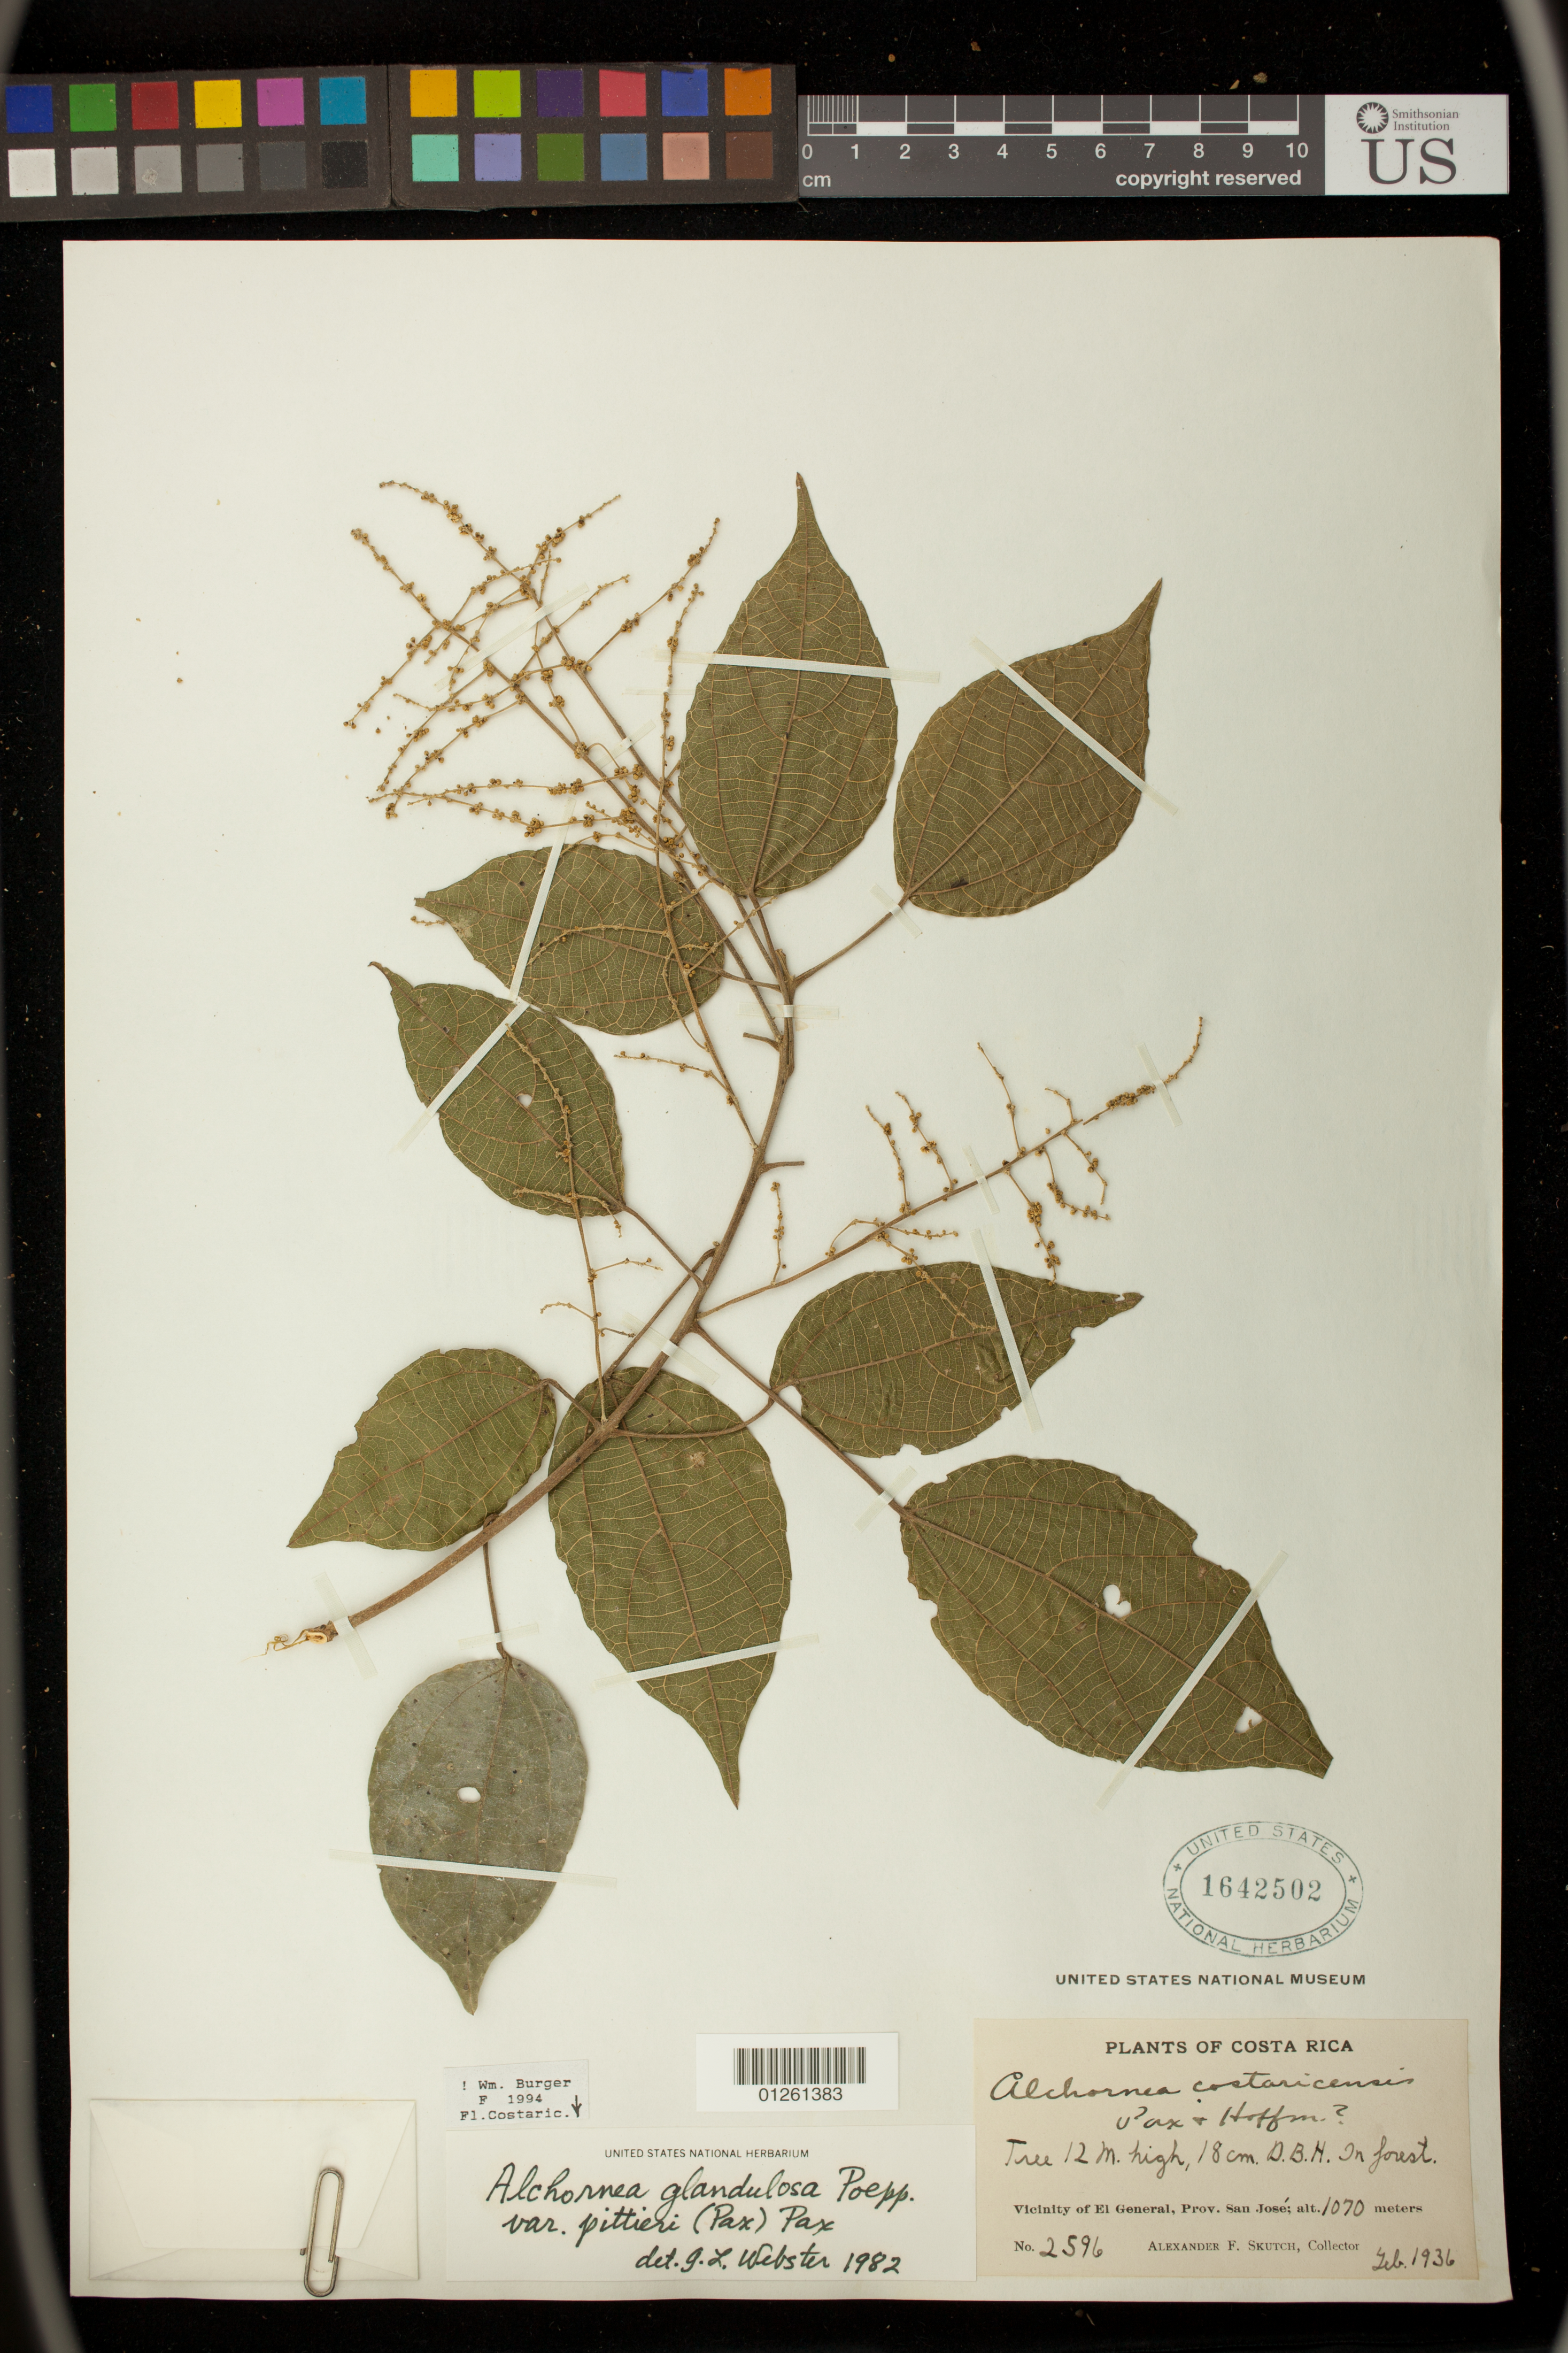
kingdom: Plantae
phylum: Tracheophyta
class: Magnoliopsida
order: Malpighiales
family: Euphorbiaceae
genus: Alchornea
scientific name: Alchornea glandulosa subsp. glandulosa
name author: Poepp.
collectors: A. F. Skutch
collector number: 2596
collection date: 1936-02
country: Costa Rica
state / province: San Jose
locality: Vicinity of El General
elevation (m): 1070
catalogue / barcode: US 1642502